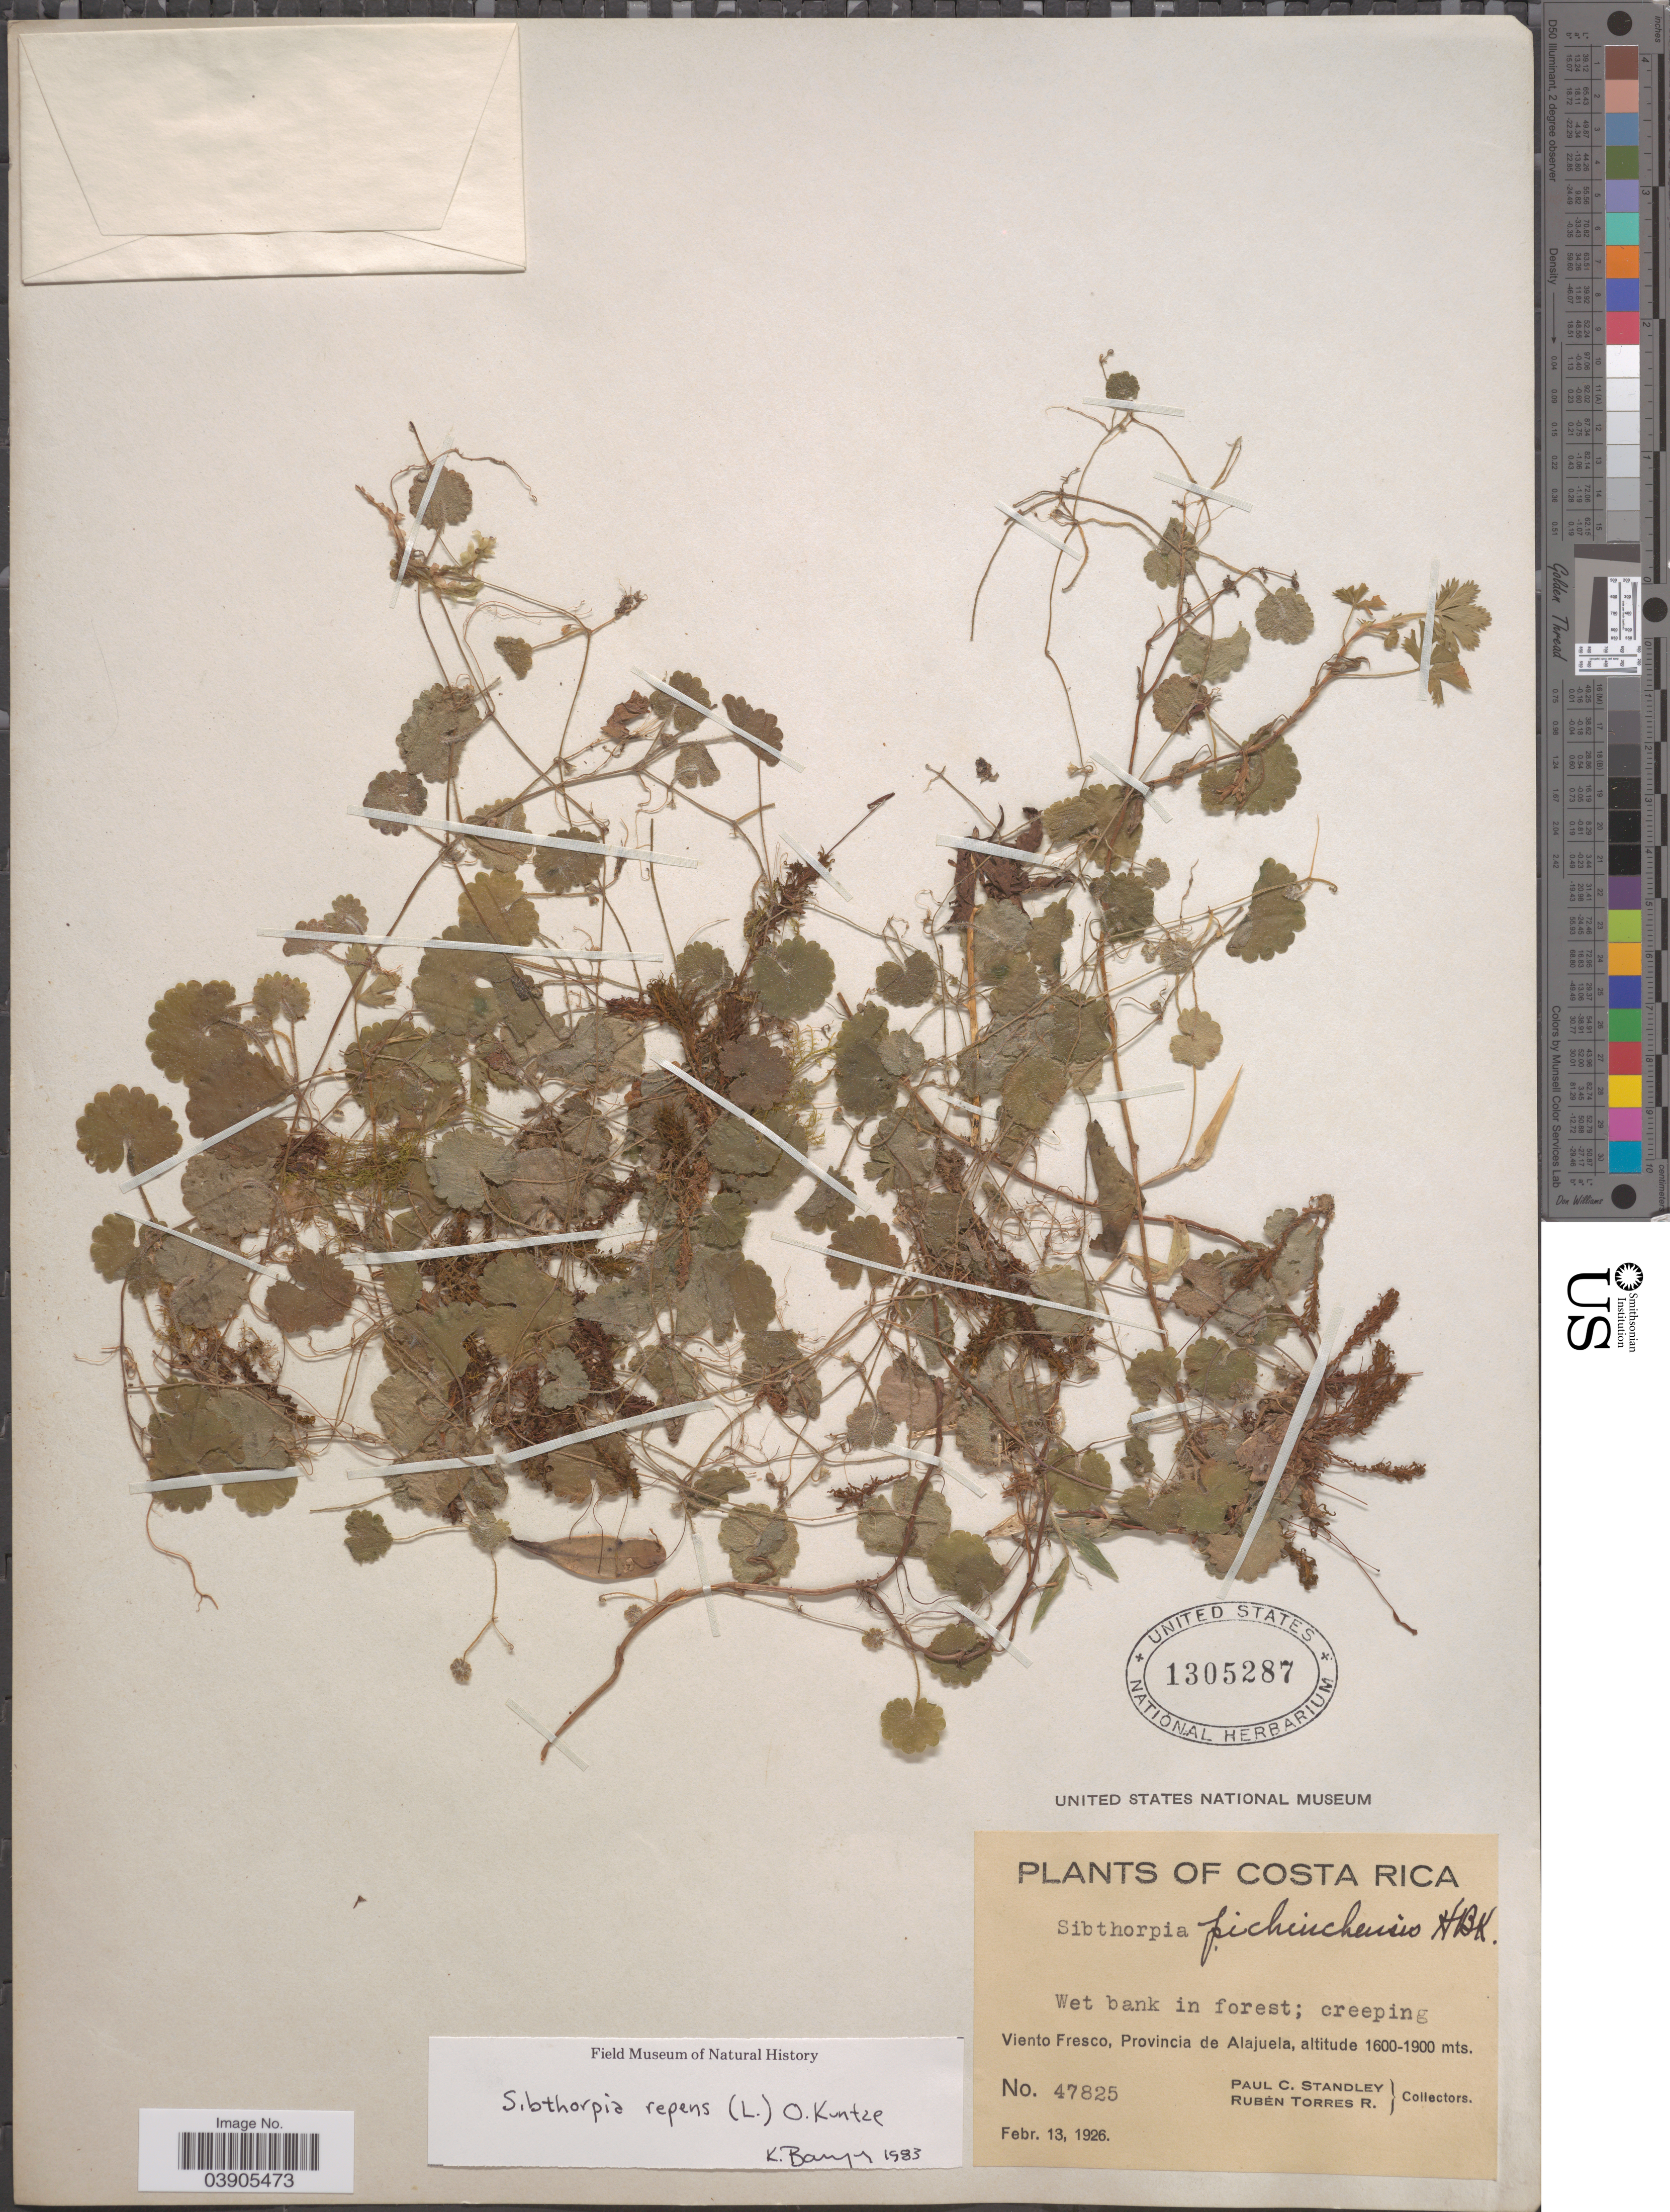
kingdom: Plantae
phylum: Tracheophyta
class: Magnoliopsida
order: Lamiales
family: Plantaginaceae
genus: Sibthorpia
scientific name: Sibthorpia repens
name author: (L.) Kuntze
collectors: P. C. Standley & R. Torres R.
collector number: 47825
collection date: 1926-02-13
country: Costa Rica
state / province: Alajuela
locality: Viento Fresco.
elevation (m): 1600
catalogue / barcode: US 1305287